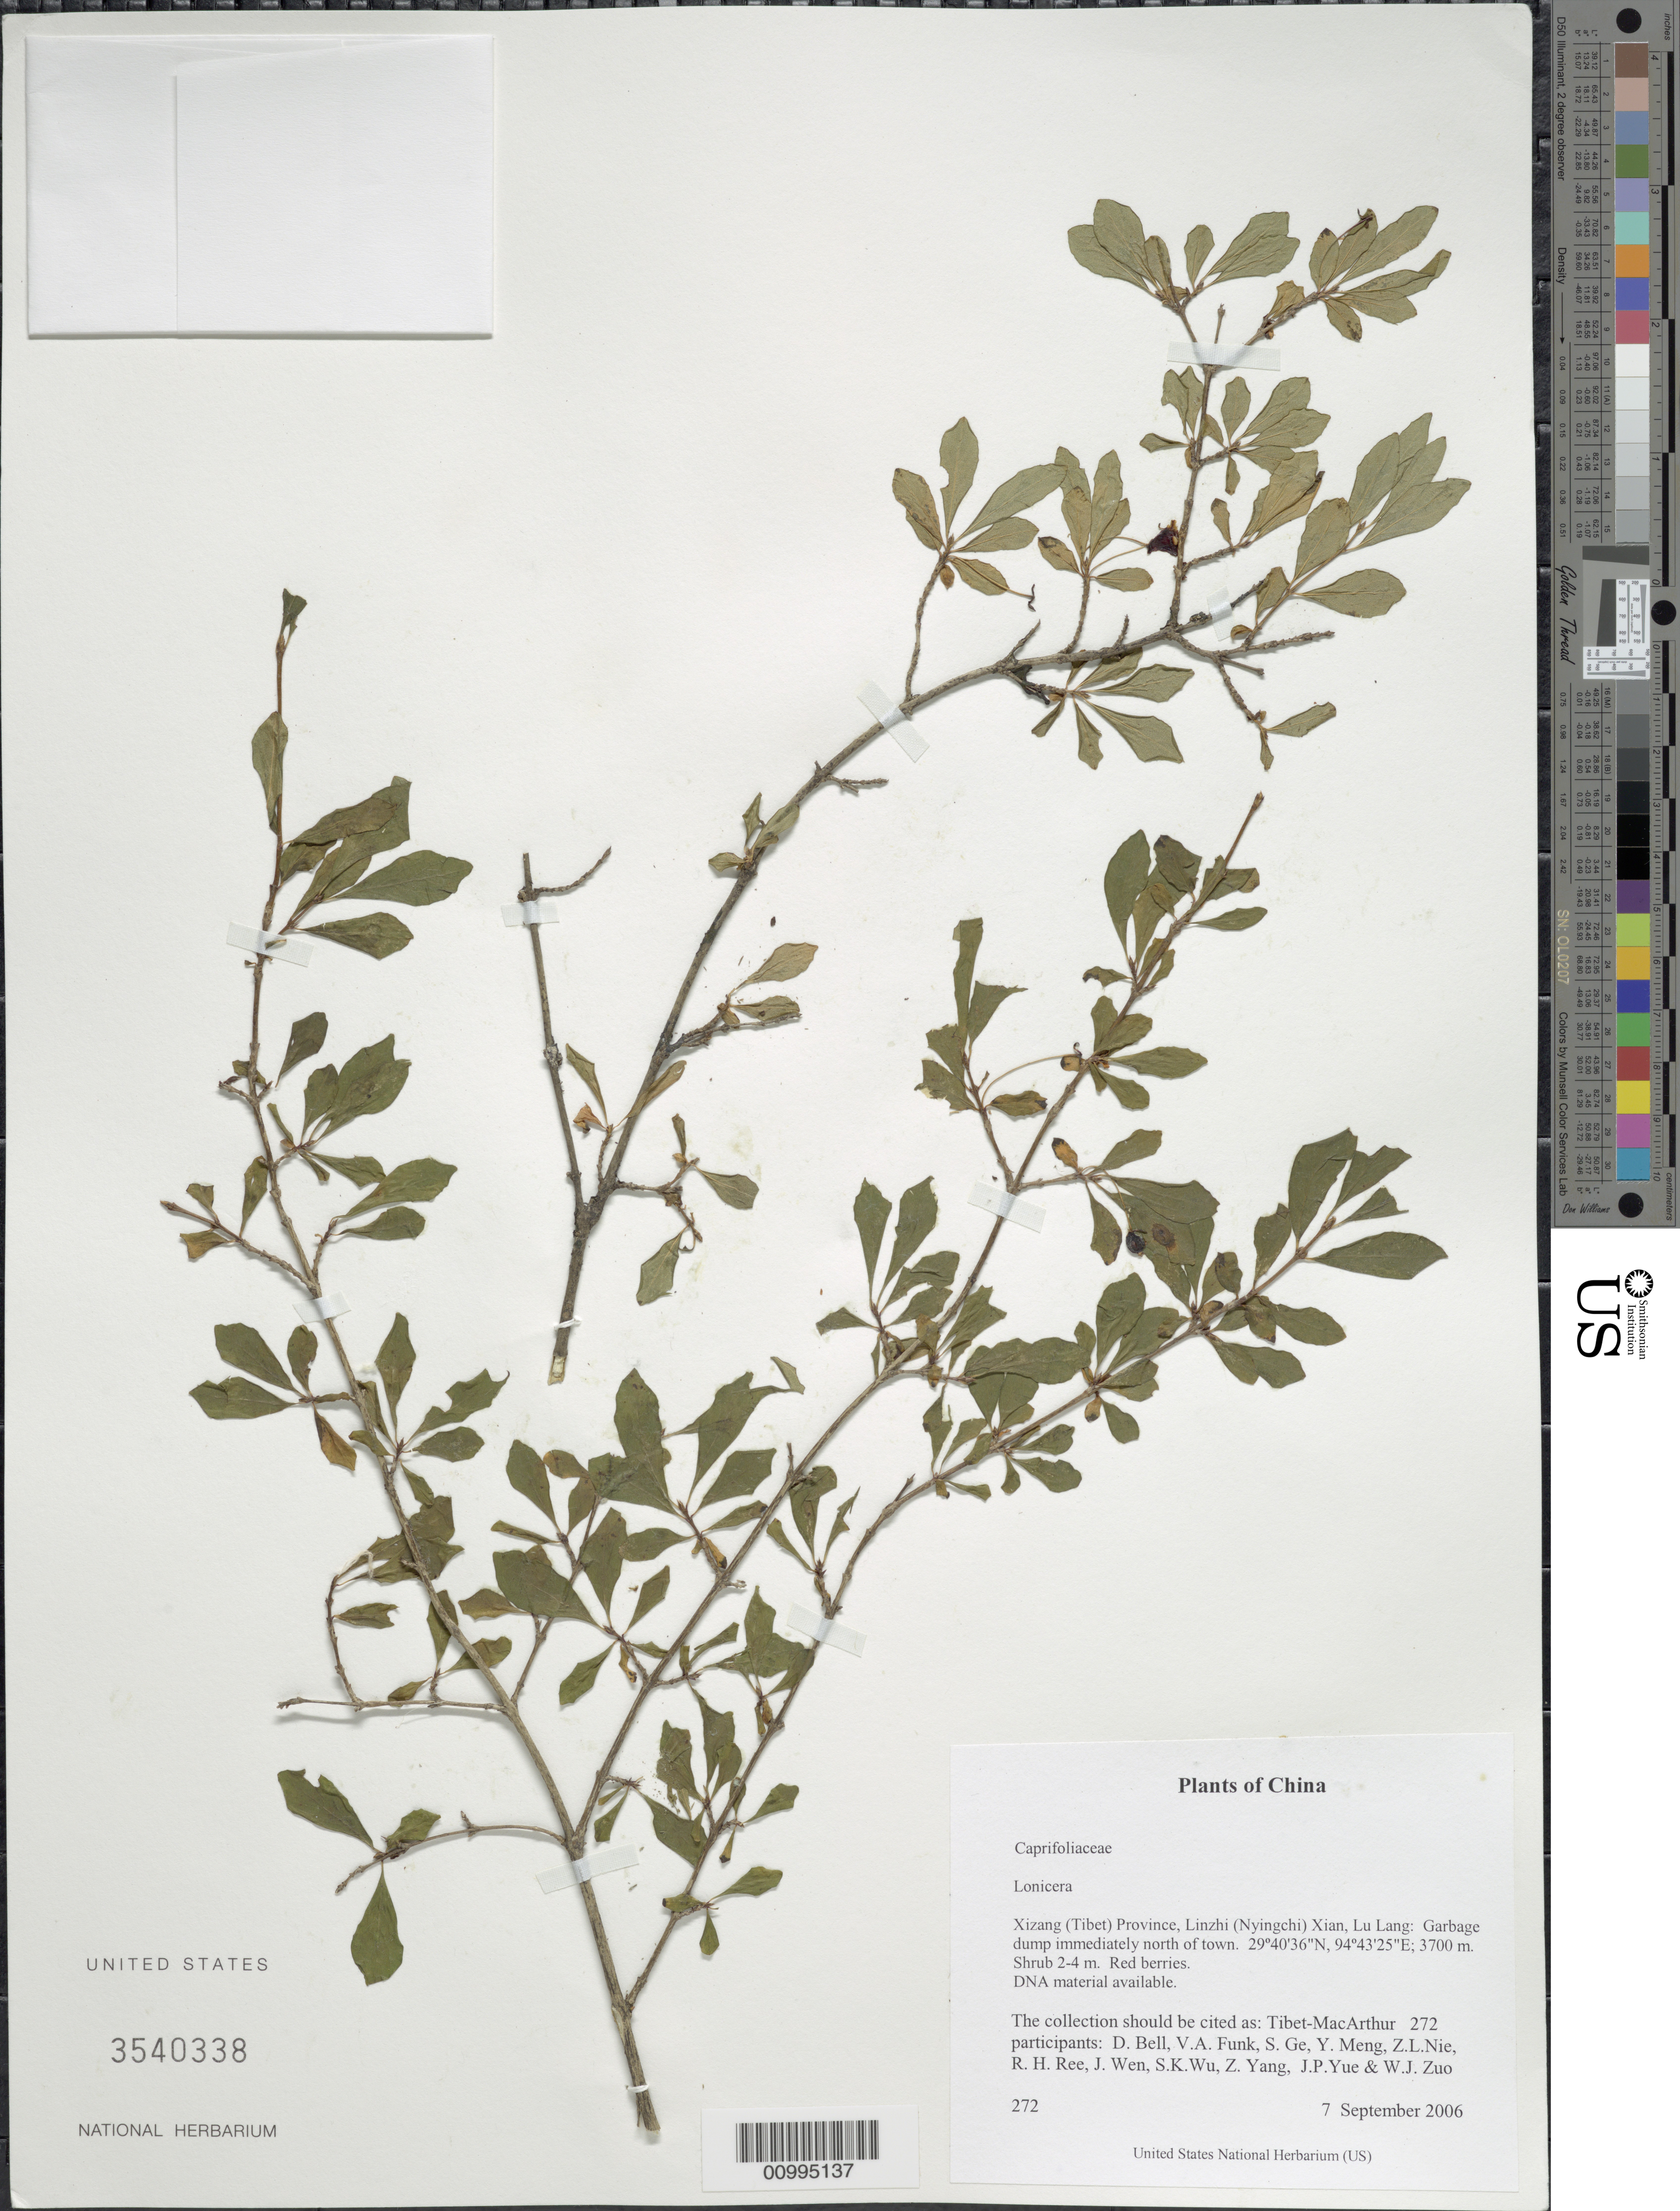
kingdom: Plantae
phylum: Tracheophyta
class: Magnoliopsida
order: Dipsacales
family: Caprifoliaceae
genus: Lonicera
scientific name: Lonicera sp.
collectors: Tibet-MacArthur, D. A. Bell, V. Funk, S. Ge, Y. Meng, Z. Nie, R. Ree, J. Wen, S. K. Wu, Z. Yang, J. Yue & W. Zuo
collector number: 272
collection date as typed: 07 Sep 2006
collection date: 2006-09-07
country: China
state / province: Xizang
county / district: Linzhi (Nyingchi) Xian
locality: Lu Lang. Garbage dump immediately north of town.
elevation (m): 3700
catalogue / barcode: US 3540338